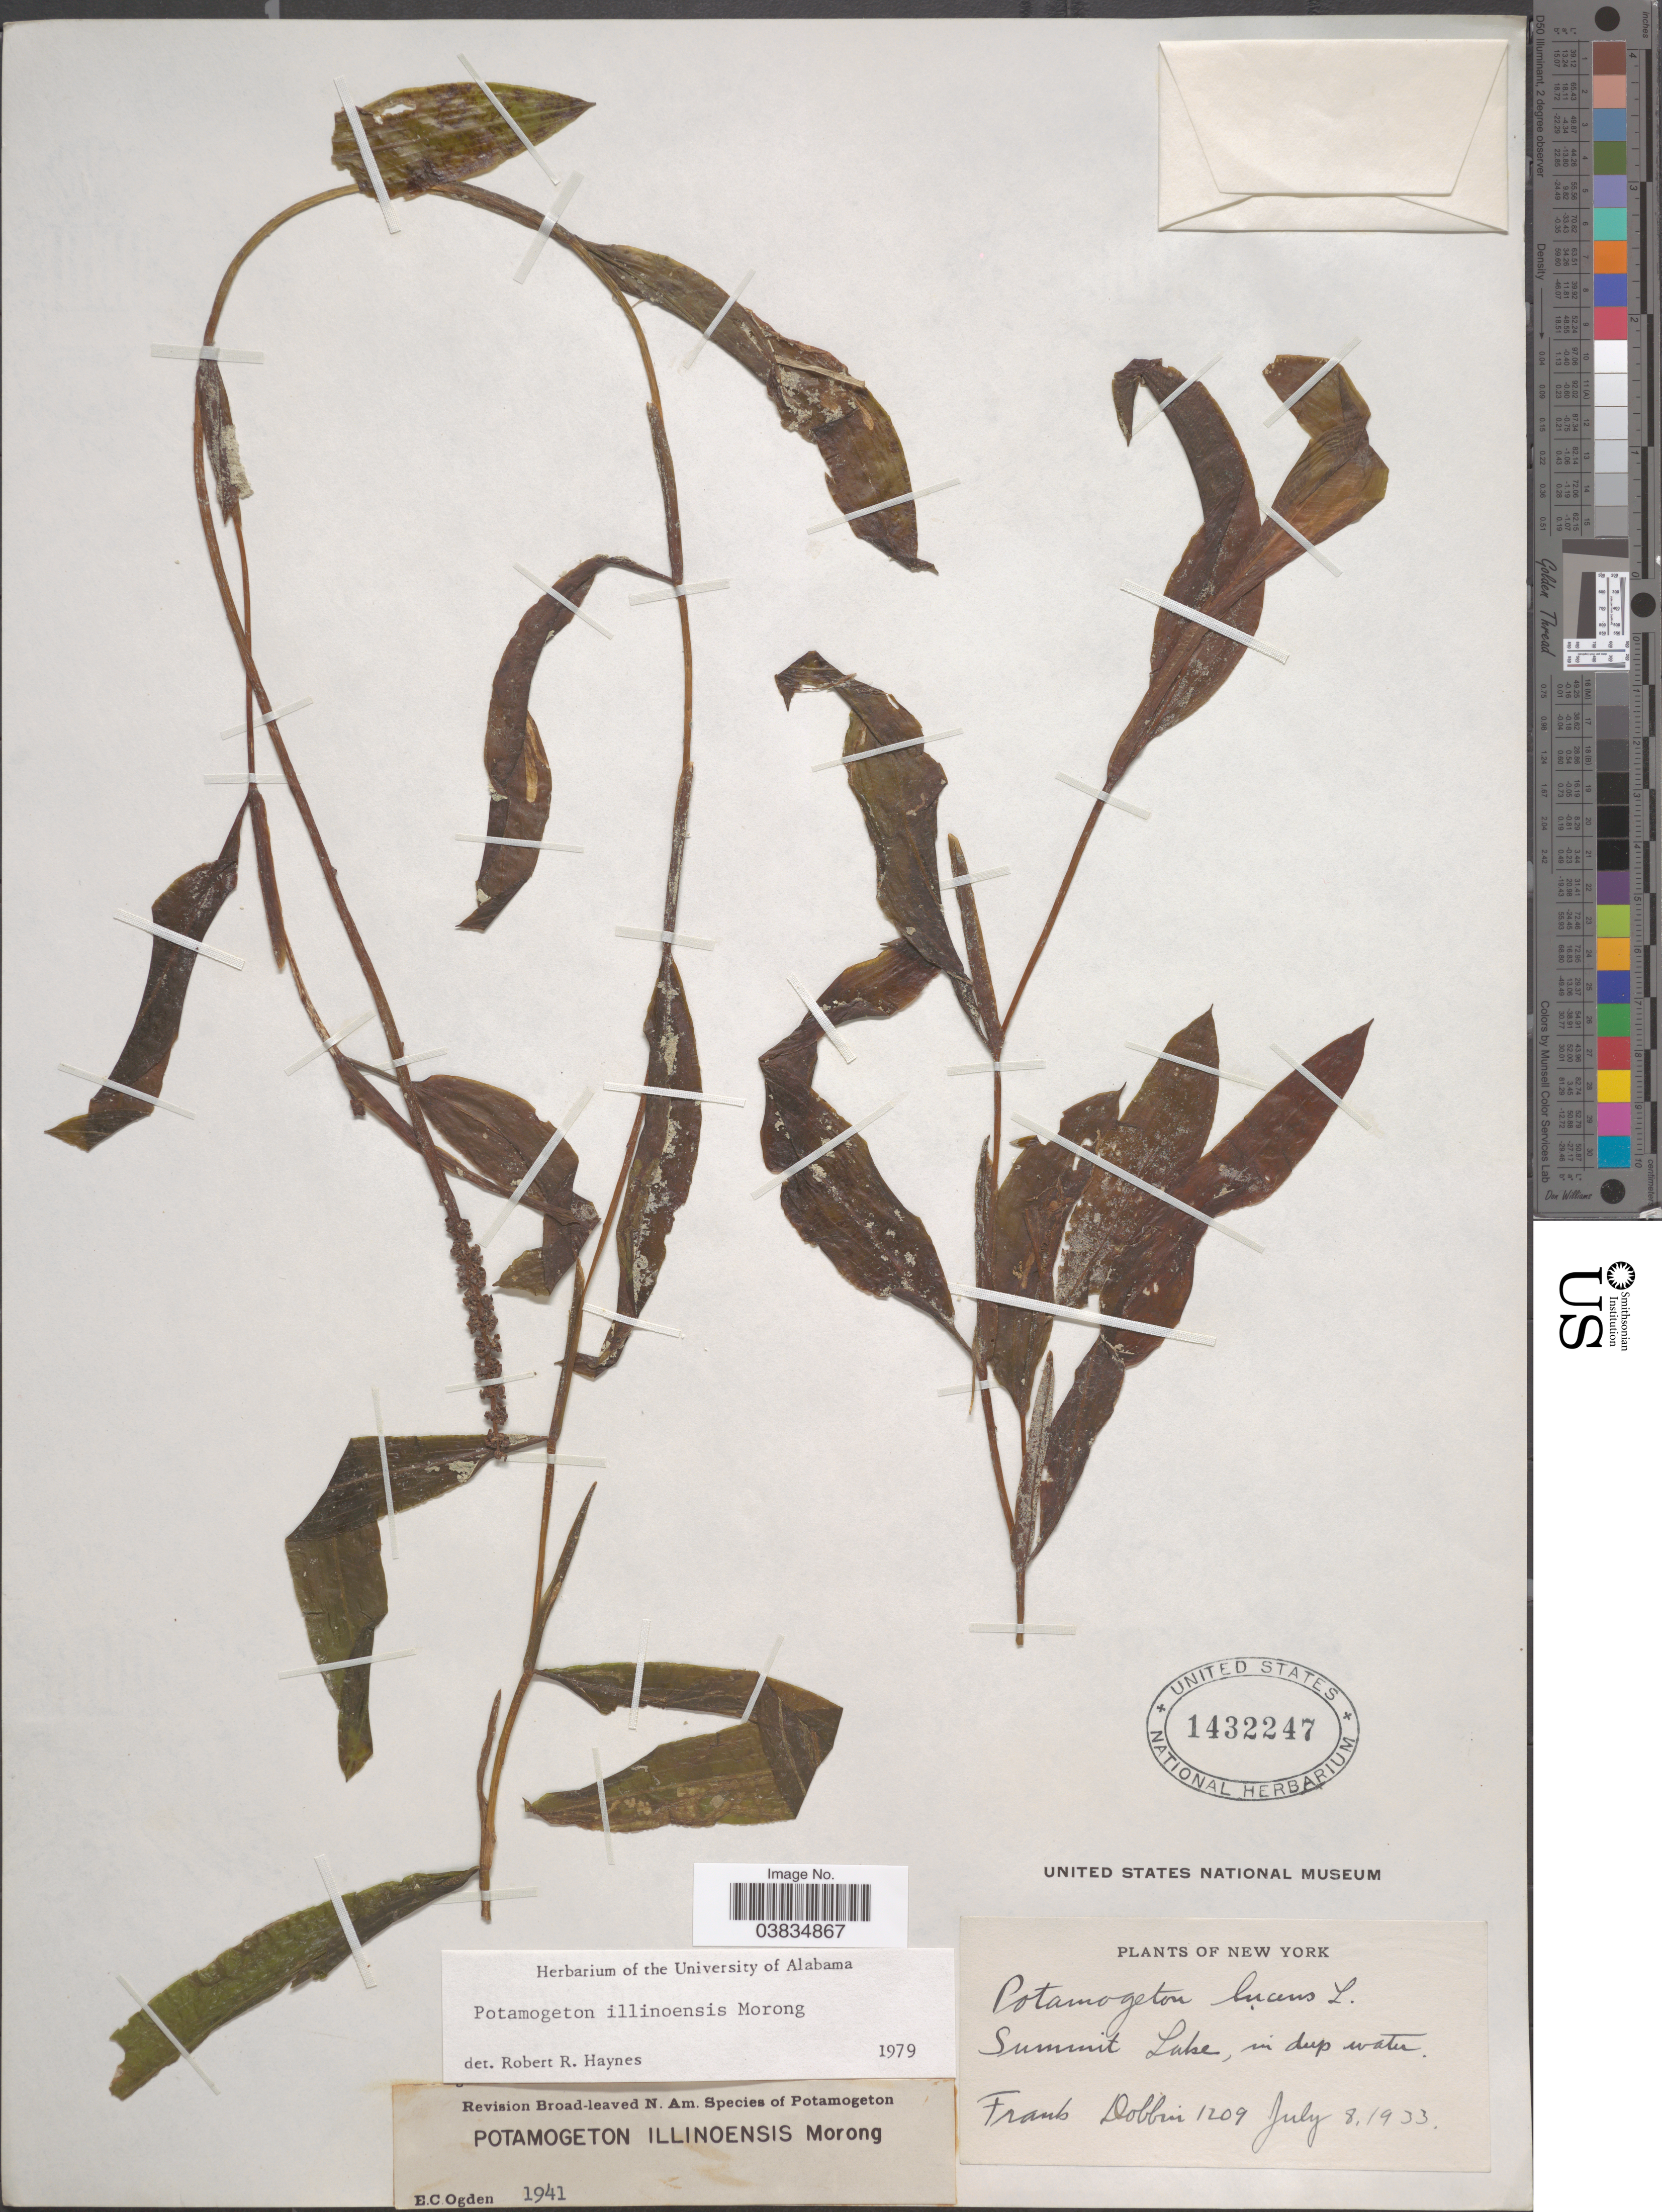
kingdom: Plantae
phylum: Tracheophyta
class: Liliopsida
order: Alismatales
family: Potamogetonaceae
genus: Potamogeton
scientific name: Potamogeton illinoensis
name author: Morong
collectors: F. Dobbin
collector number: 1209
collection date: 1933-07-08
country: United States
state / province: New York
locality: Summit Lake, In deep water.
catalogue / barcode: US 1432247